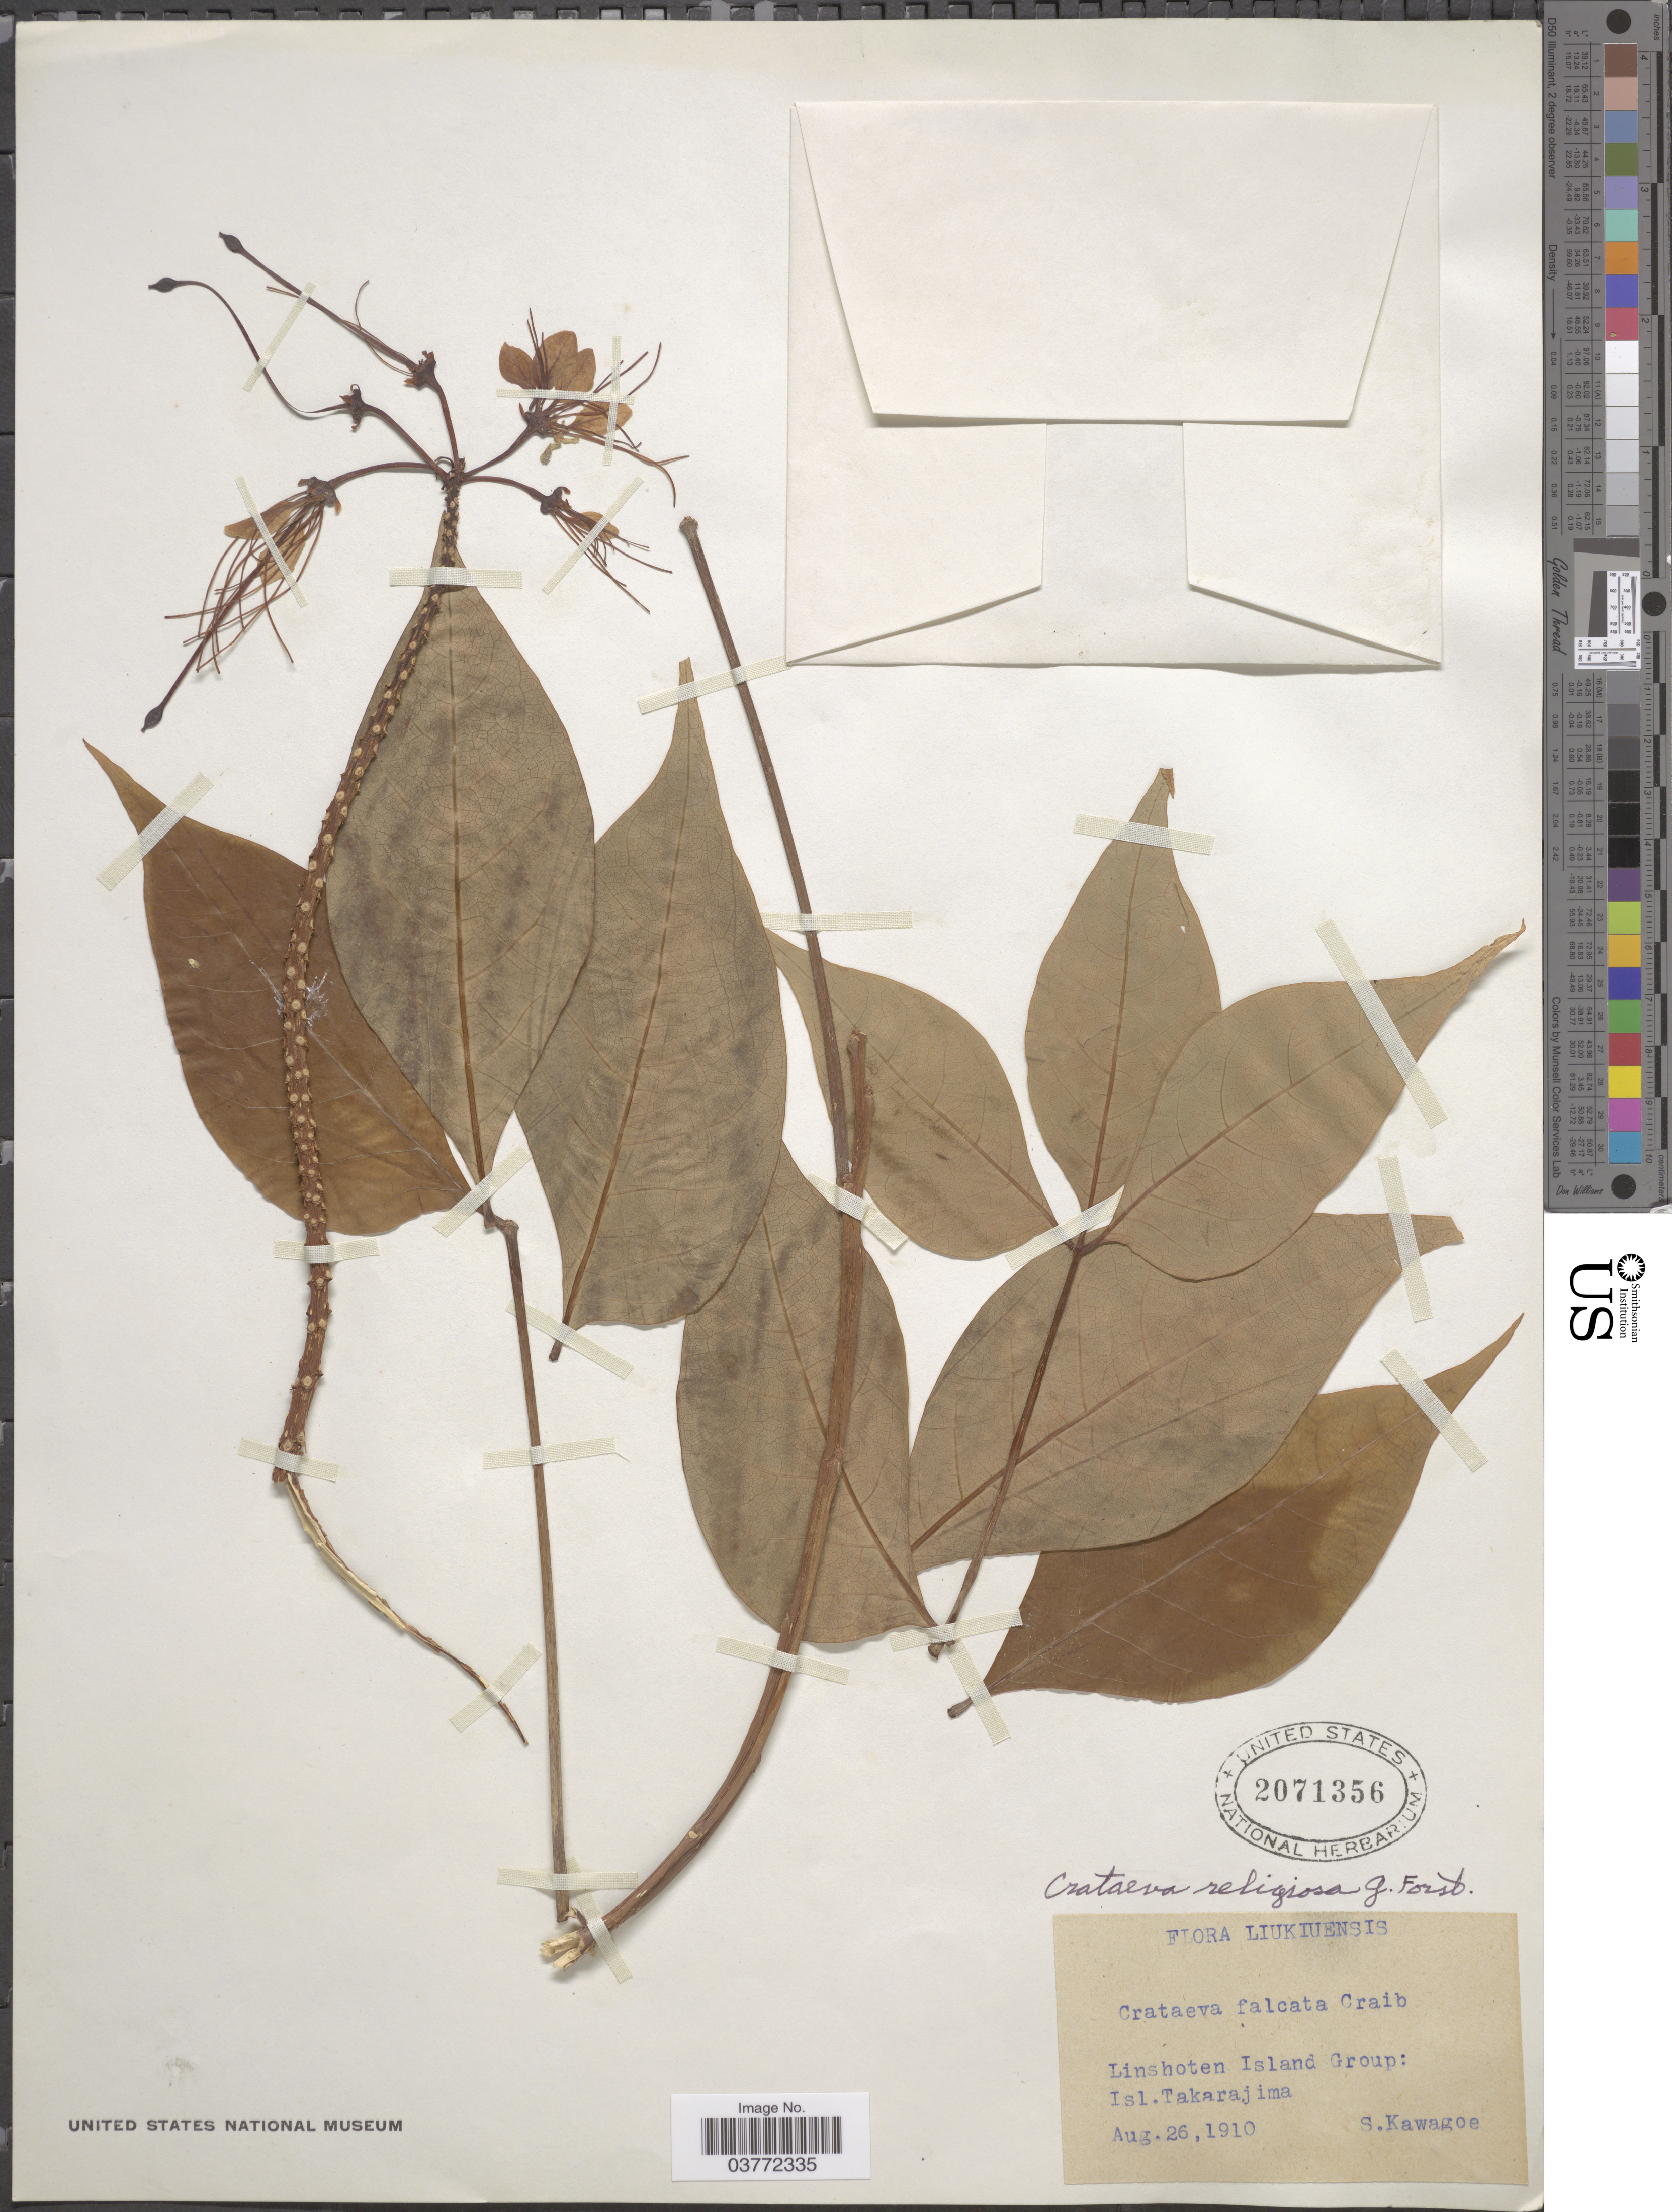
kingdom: Plantae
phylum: Tracheophyta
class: Magnoliopsida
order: Brassicales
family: Capparaceae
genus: Crateva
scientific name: Crateva adansonii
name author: DC.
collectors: S. Kawagoe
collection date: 1910-08-26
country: Japan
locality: Liukiuensis. Linshoten Island Group: Isl. Takarajima.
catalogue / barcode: US 2071356